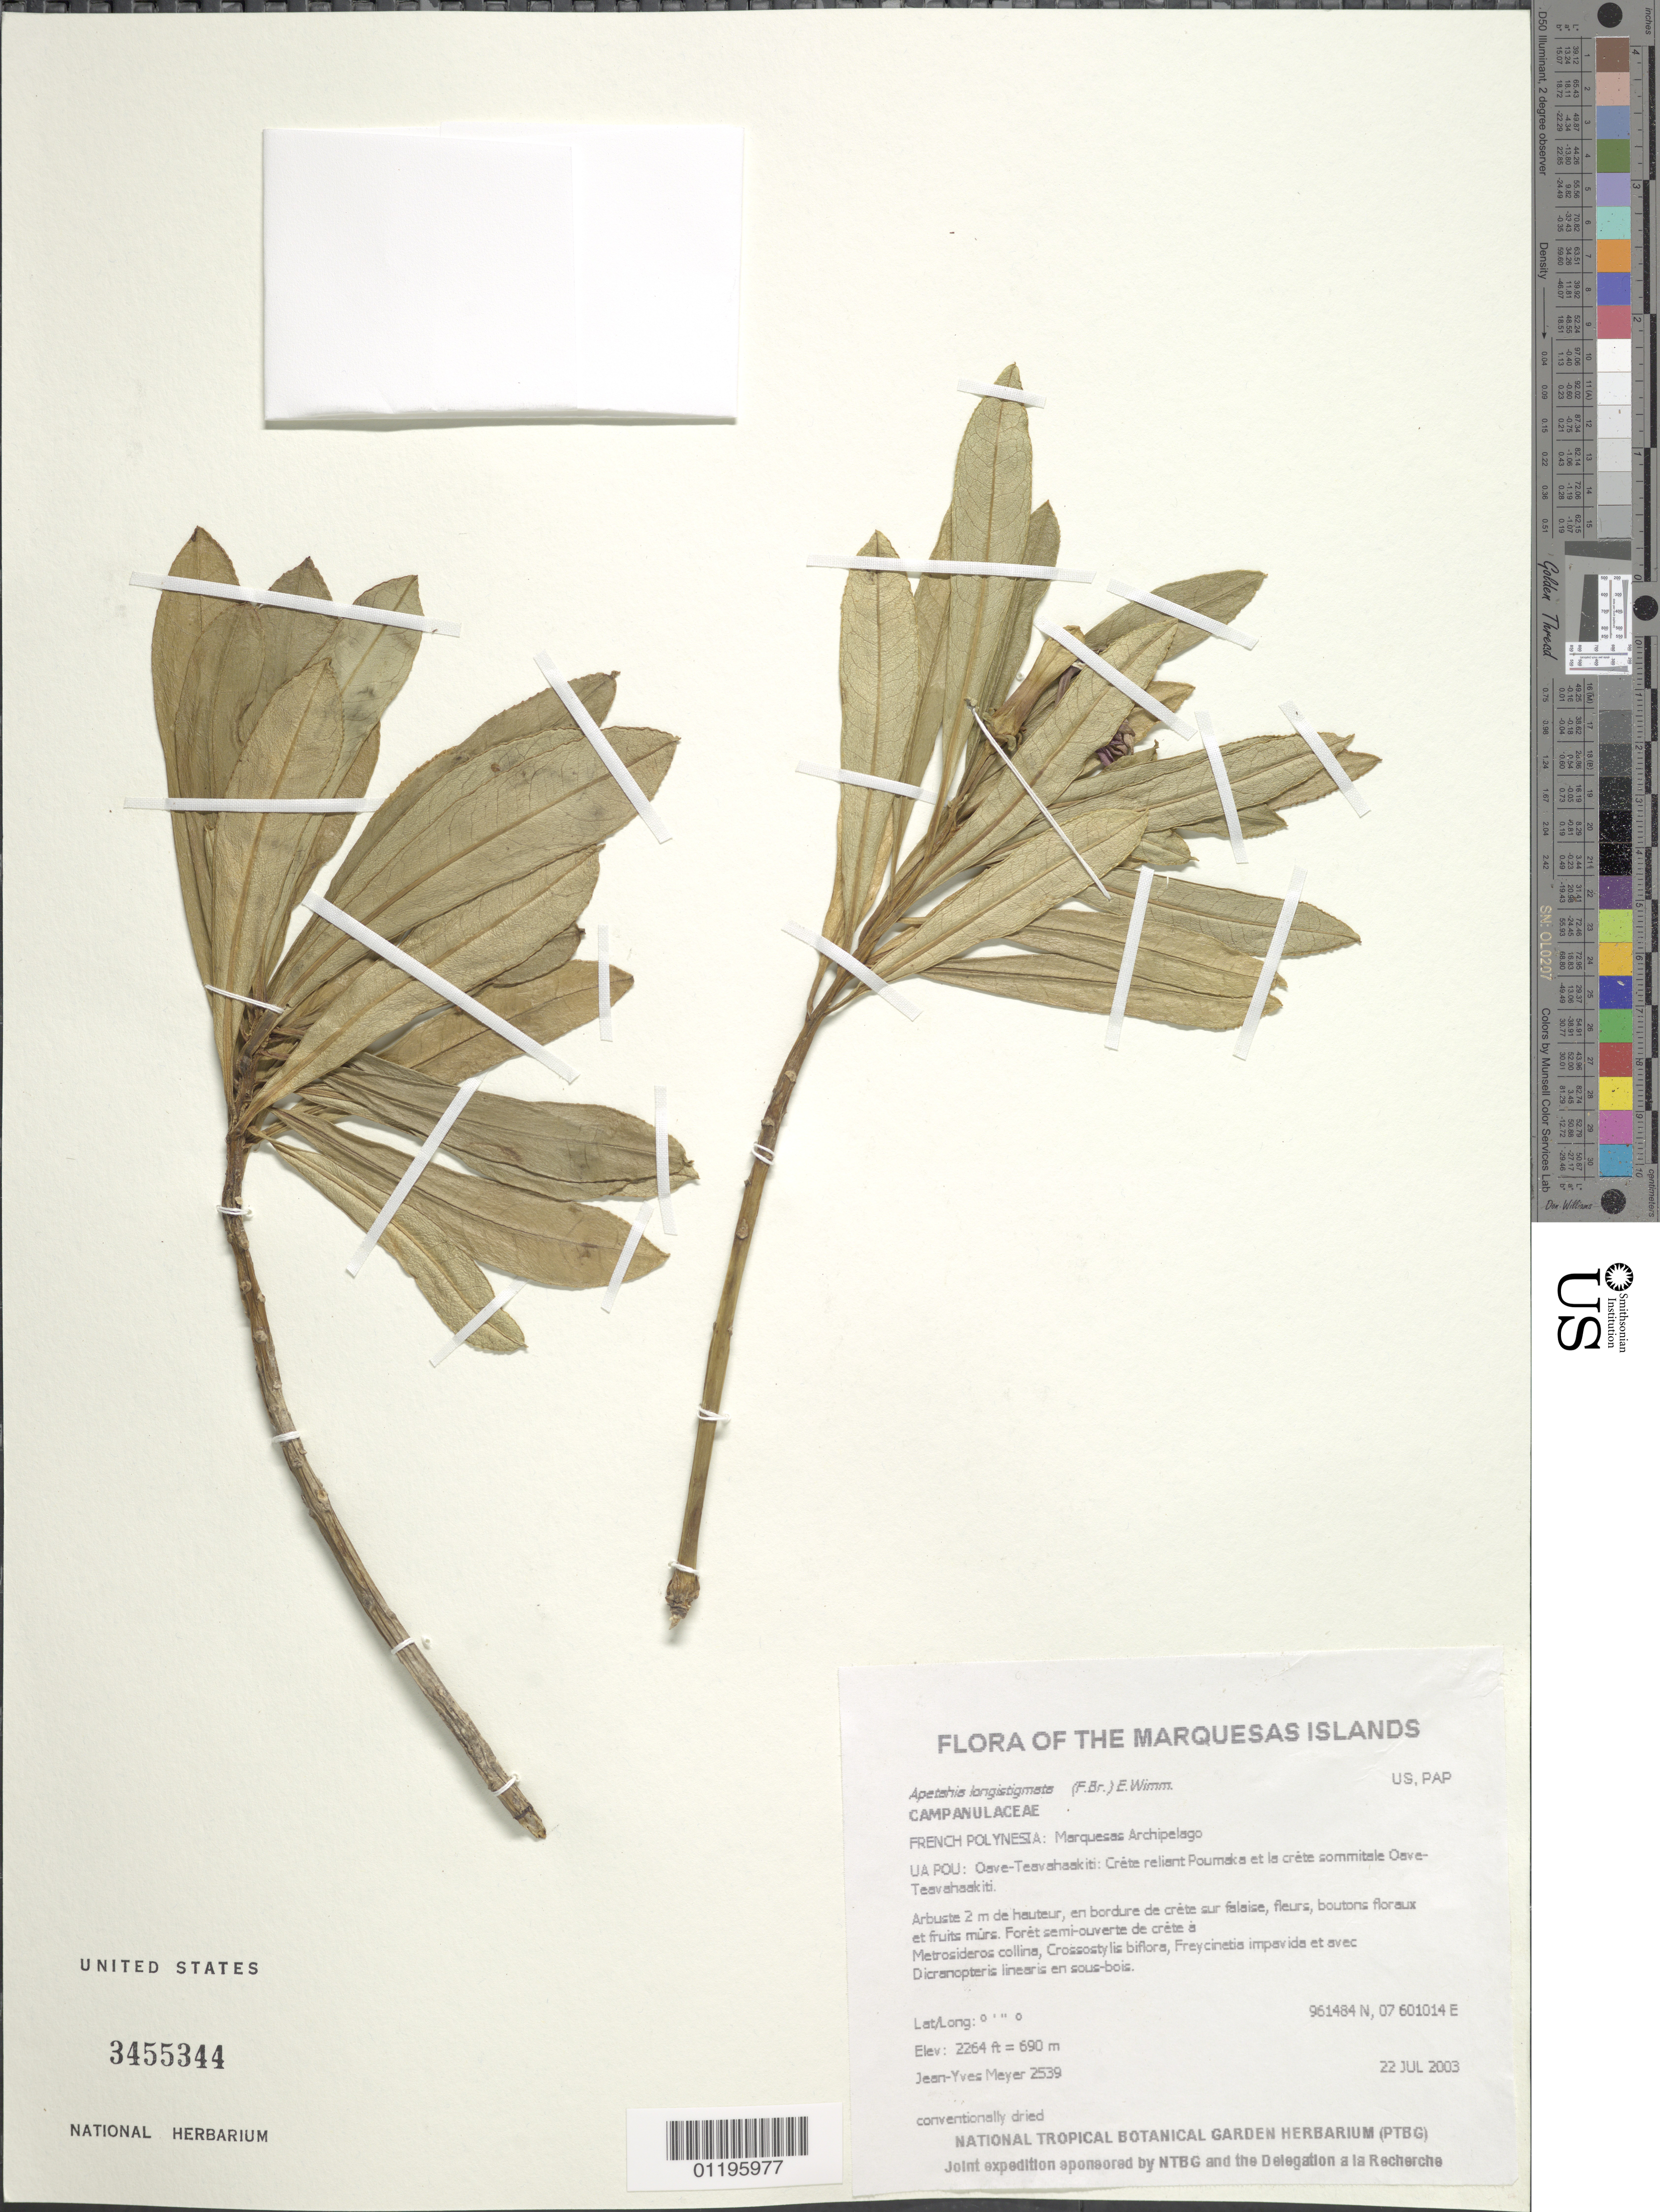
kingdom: Plantae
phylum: Tracheophyta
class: Magnoliopsida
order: Asterales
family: Campanulaceae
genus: Apetahia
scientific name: Apetahia longistigmata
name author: (F. Br.) E. Wimm.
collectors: J.-Y. Meyer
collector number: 2539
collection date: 2003-07-22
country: French Polynesia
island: Ua Pou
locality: Oave-Teavahaakiti: Crête reliant Poumaka et la crête sommitale Oave-Teavahaakiti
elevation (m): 690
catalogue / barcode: US 3455344